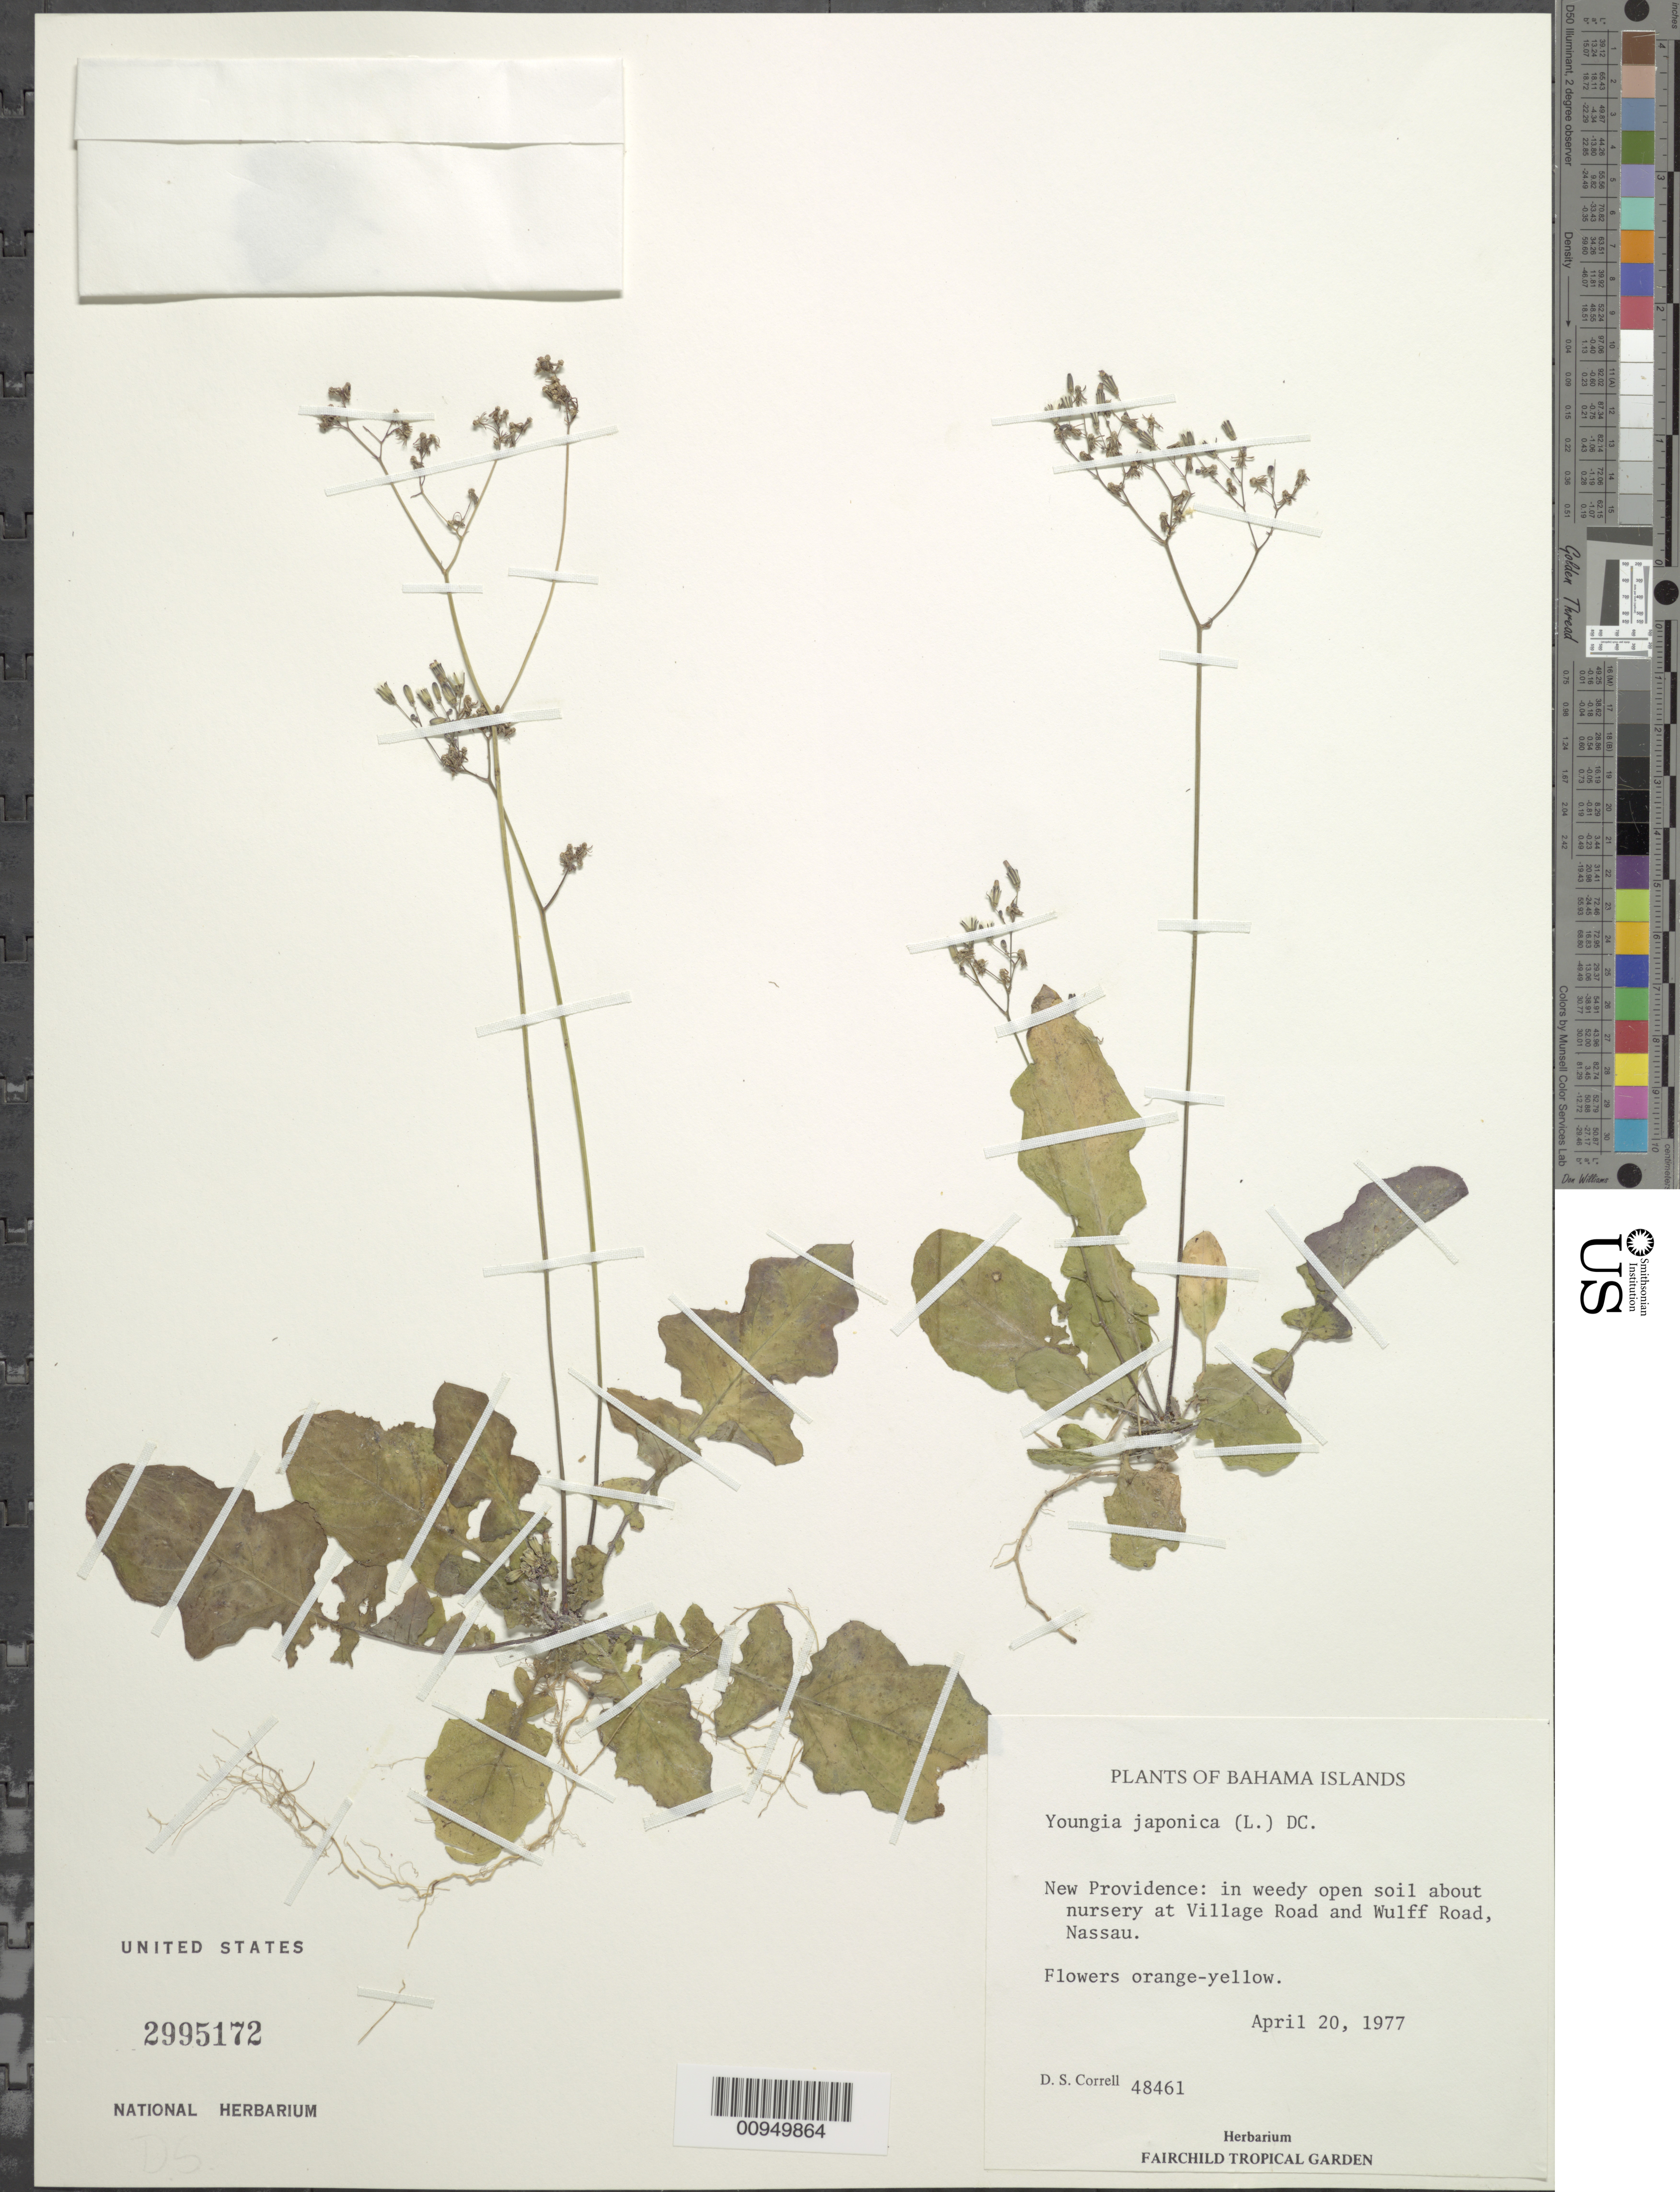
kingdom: Plantae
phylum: Tracheophyta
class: Magnoliopsida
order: Asterales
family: Asteraceae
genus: Youngia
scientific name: Youngia japonica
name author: (L.) DC.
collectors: D. S. Correll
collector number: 48461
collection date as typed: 20 Apr 1977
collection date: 1977-04-20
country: Bahamas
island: New Providence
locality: At Village Road and Wulff Road, Nassau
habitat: In weedy open soil about nursery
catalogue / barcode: US 2995172